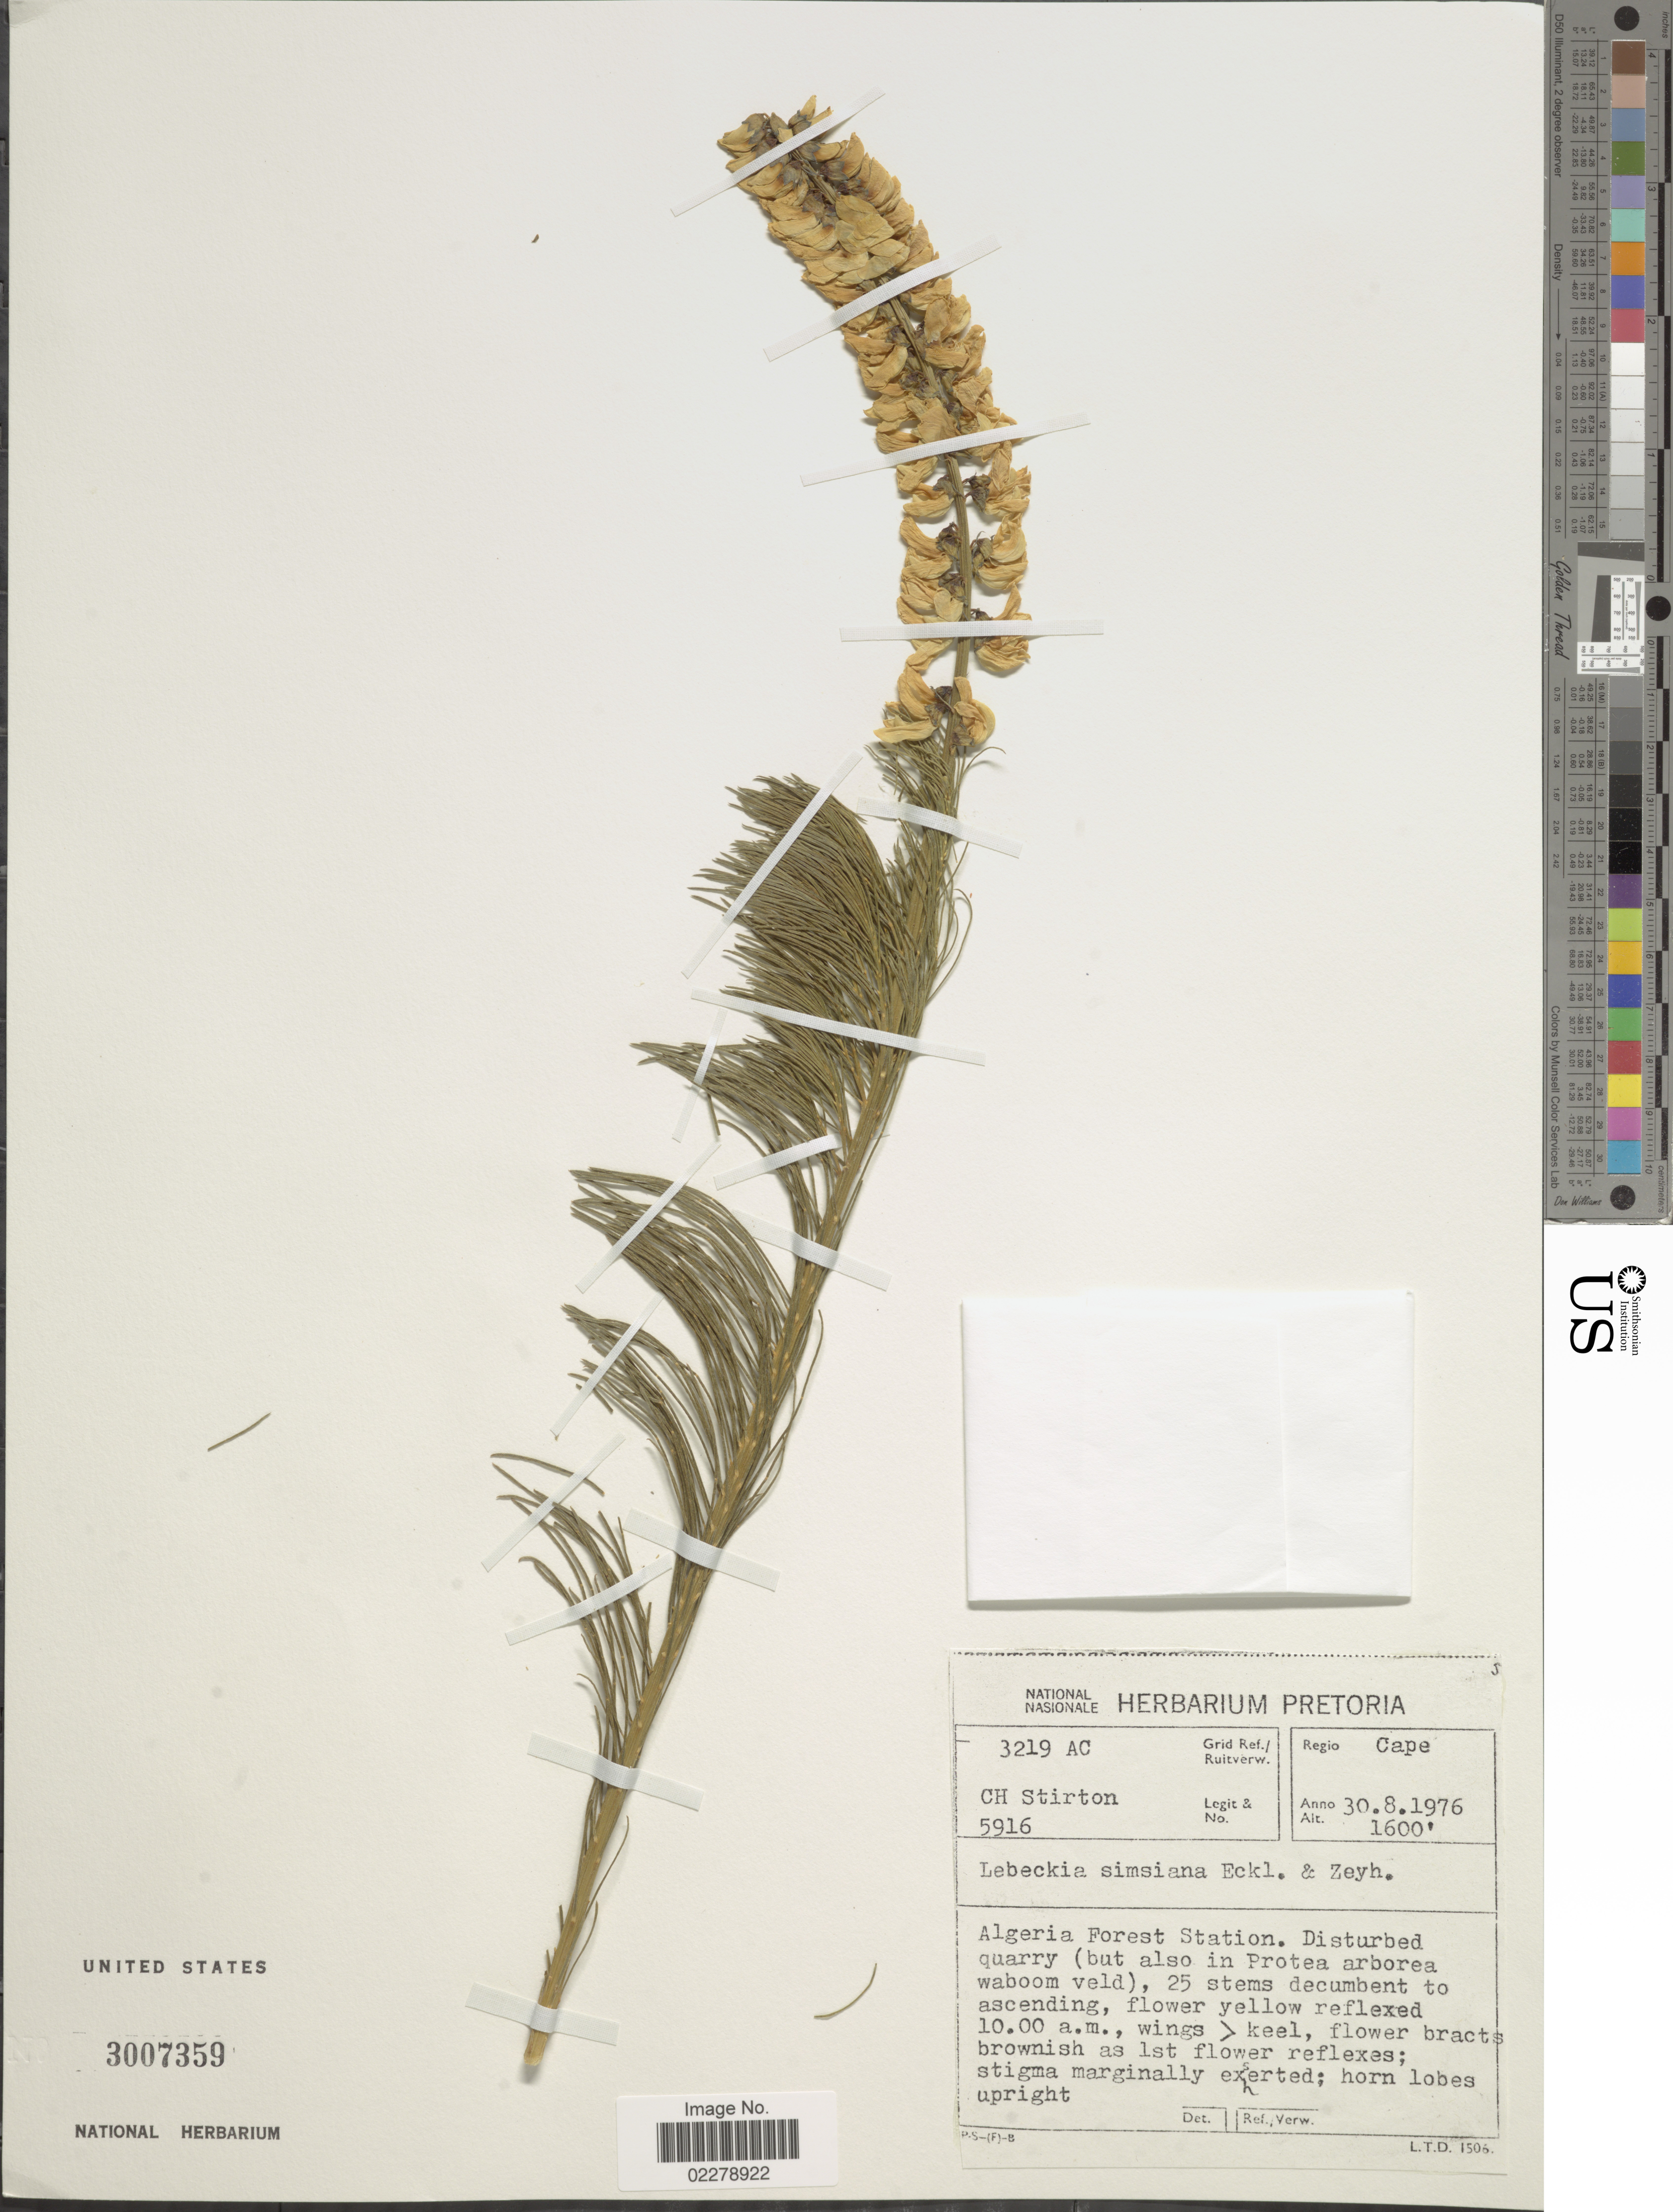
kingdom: Plantae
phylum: Tracheophyta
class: Magnoliopsida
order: Fabales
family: Fabaceae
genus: Lebeckia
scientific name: Lebeckia simsiana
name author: Eckl. & Zeyh.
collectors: C. H. Stirton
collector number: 5961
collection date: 1976-08-30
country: South Africa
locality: Region Cape. Algeria Forest Station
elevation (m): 488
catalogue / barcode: US 3007359